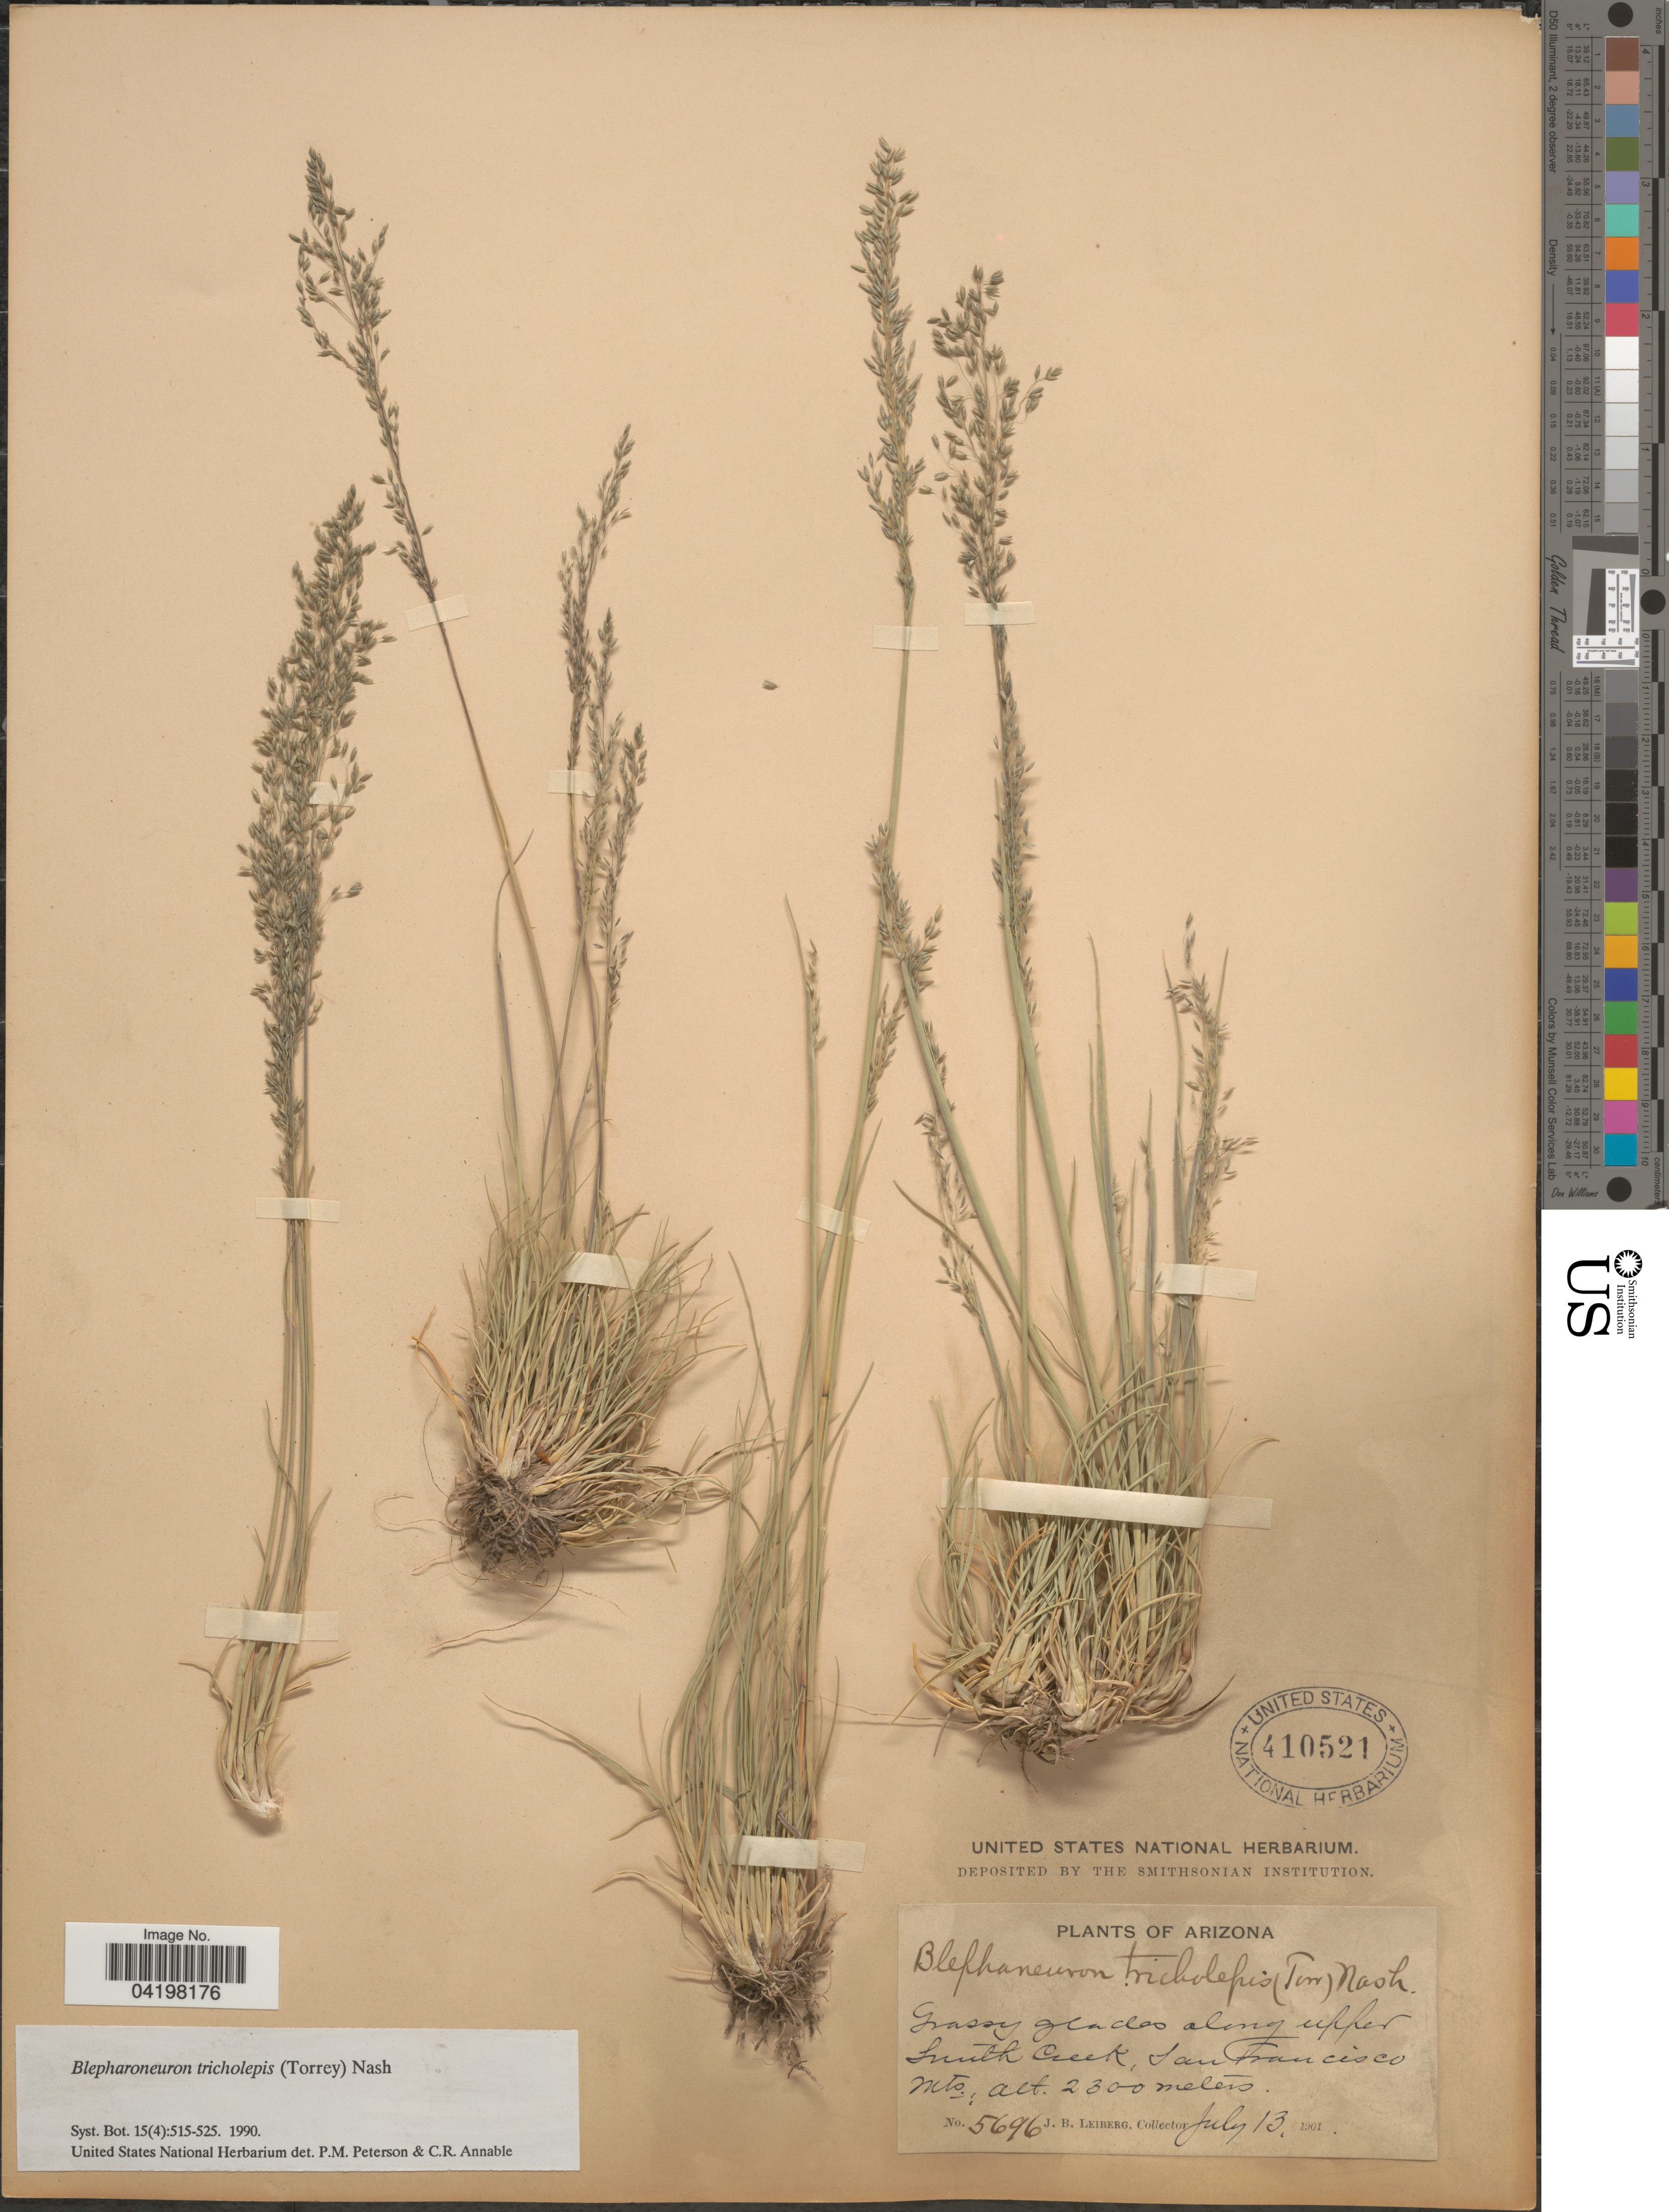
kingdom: Plantae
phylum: Tracheophyta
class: Liliopsida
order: Poales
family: Poaceae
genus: Muhlenbergia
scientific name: Muhlenbergia tricholepis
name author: (Torr.) Columbus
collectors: J. B. Leiberg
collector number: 5696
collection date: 1901-07-13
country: United States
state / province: Arizona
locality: Grassy glades along upper Smith Creek, San Francisco Mts.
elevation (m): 2300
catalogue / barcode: US 410521